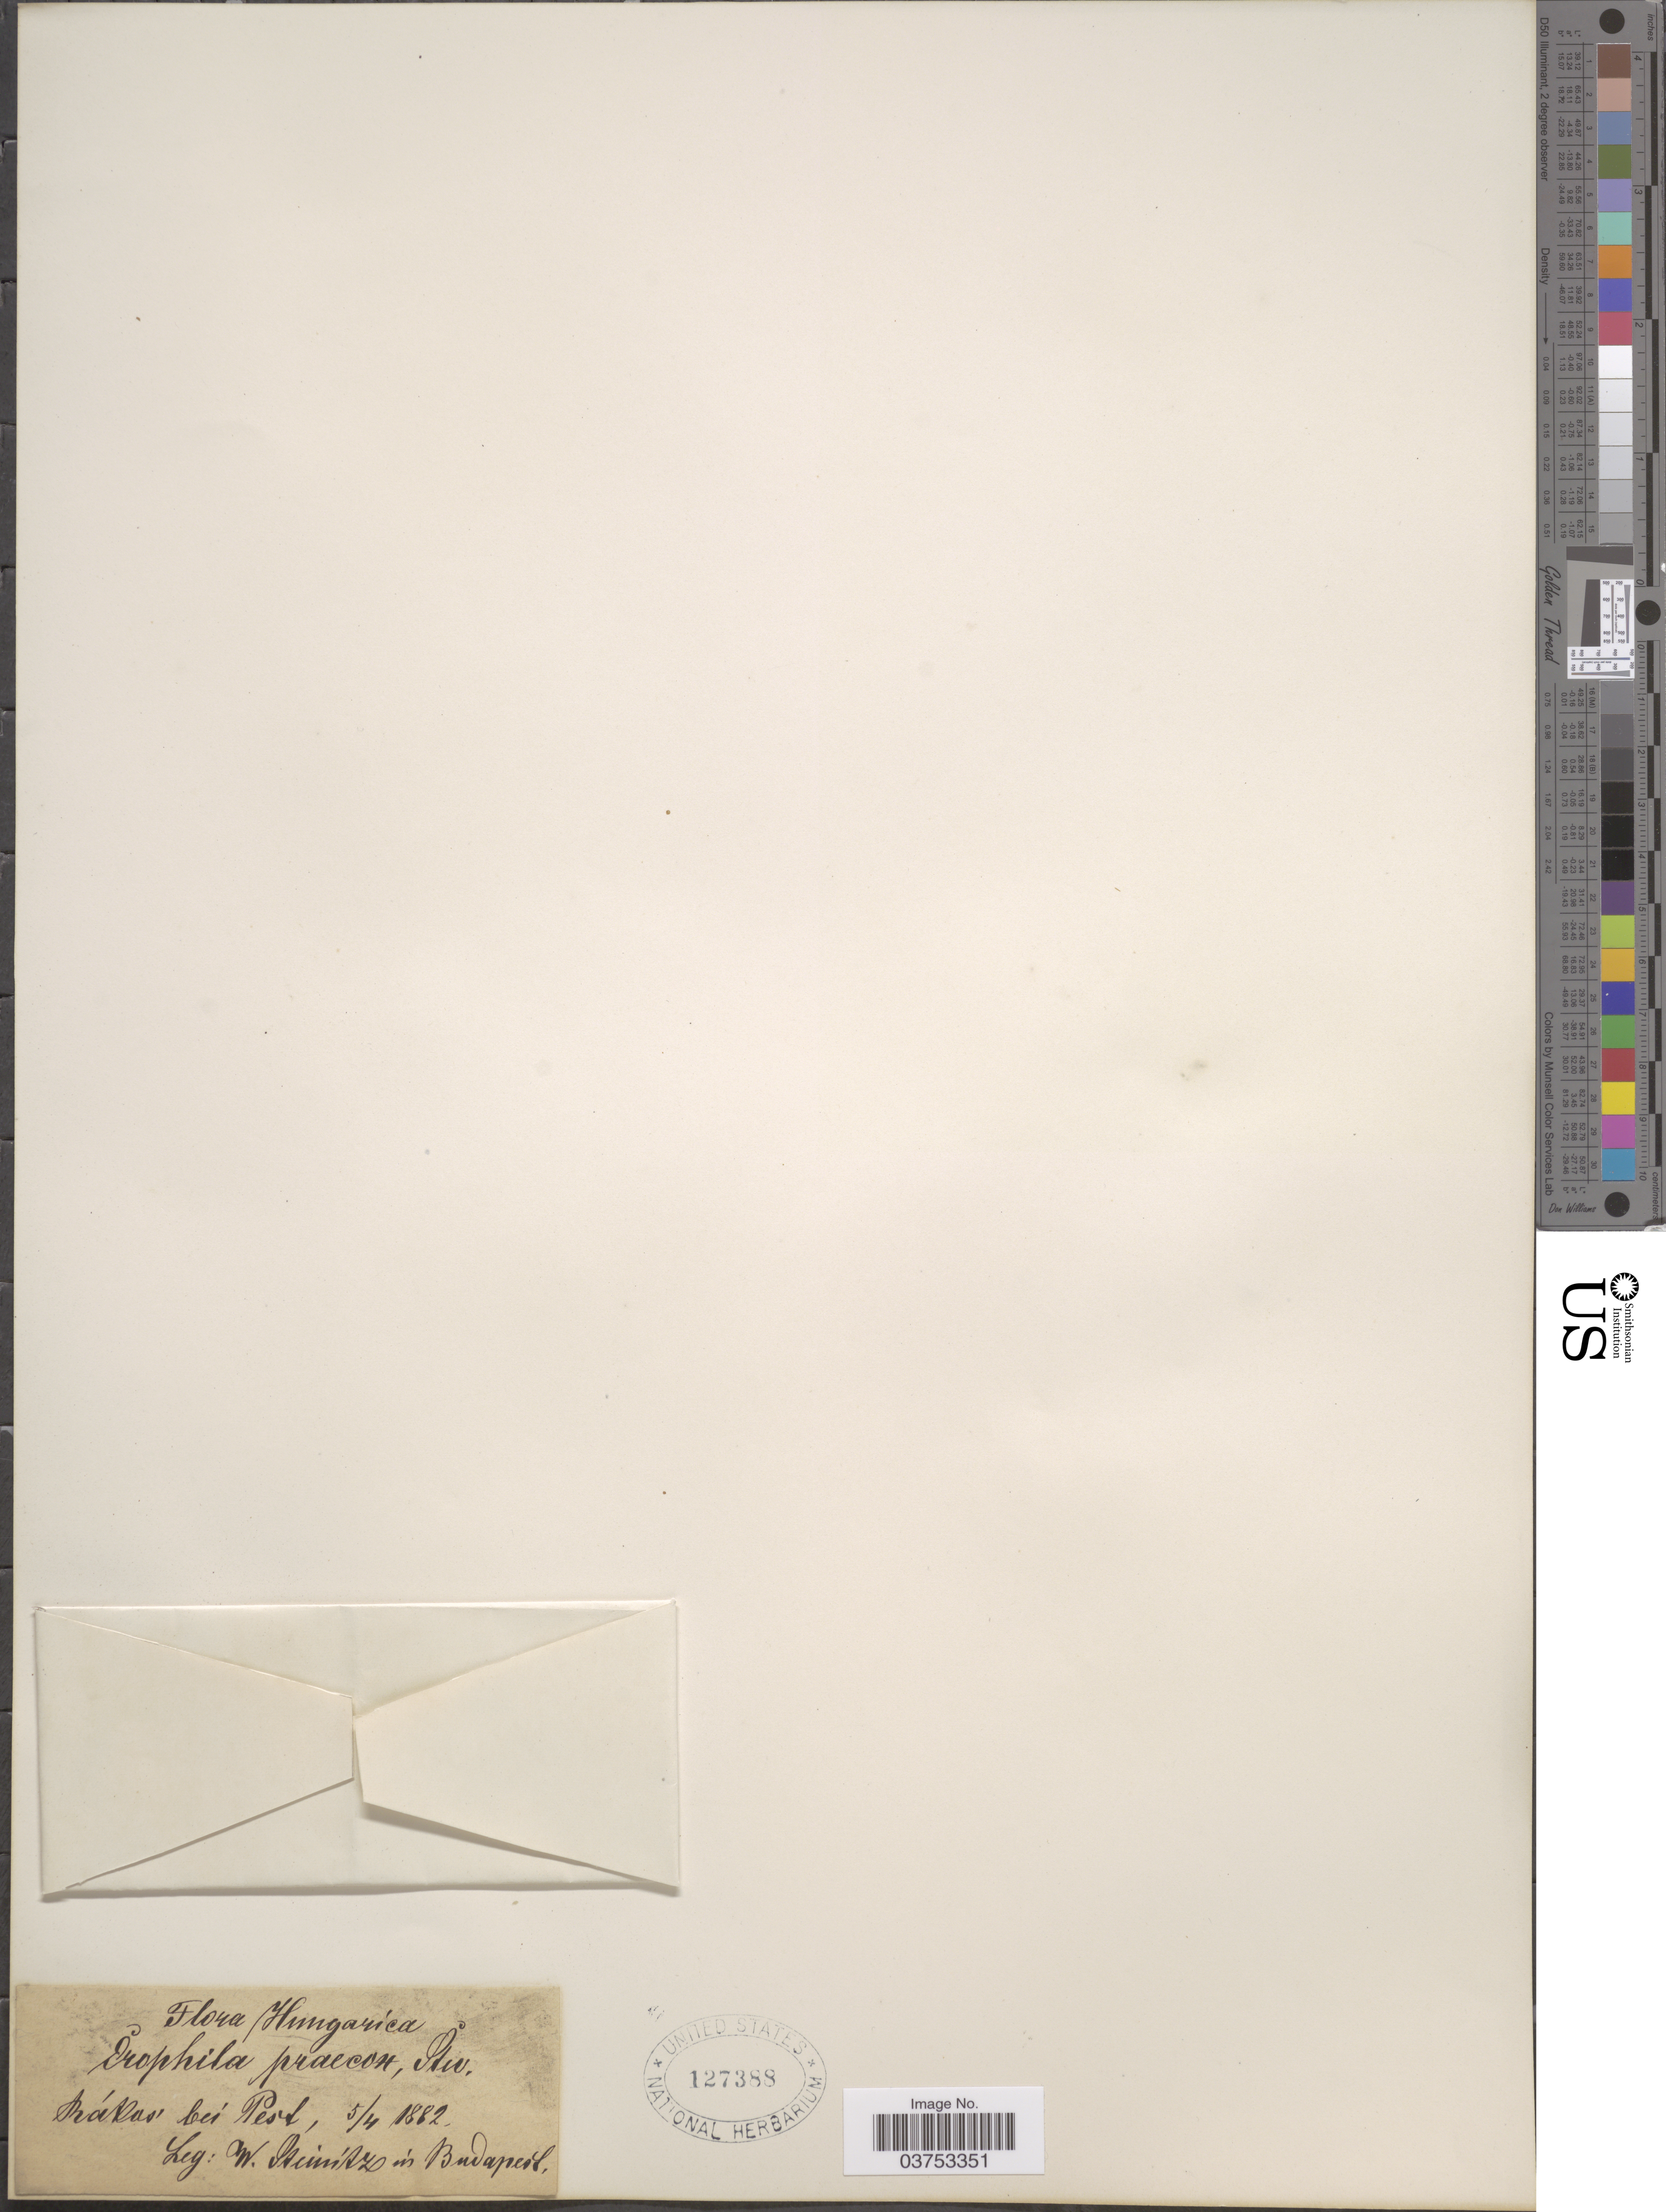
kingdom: Plantae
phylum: Tracheophyta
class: Magnoliopsida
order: Brassicales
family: Brassicaceae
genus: Draba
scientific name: Draba praecox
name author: Steven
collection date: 1882-04-05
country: Hungary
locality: Hungarica. Mákas [interpreted] bei Pest.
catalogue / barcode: US 127388